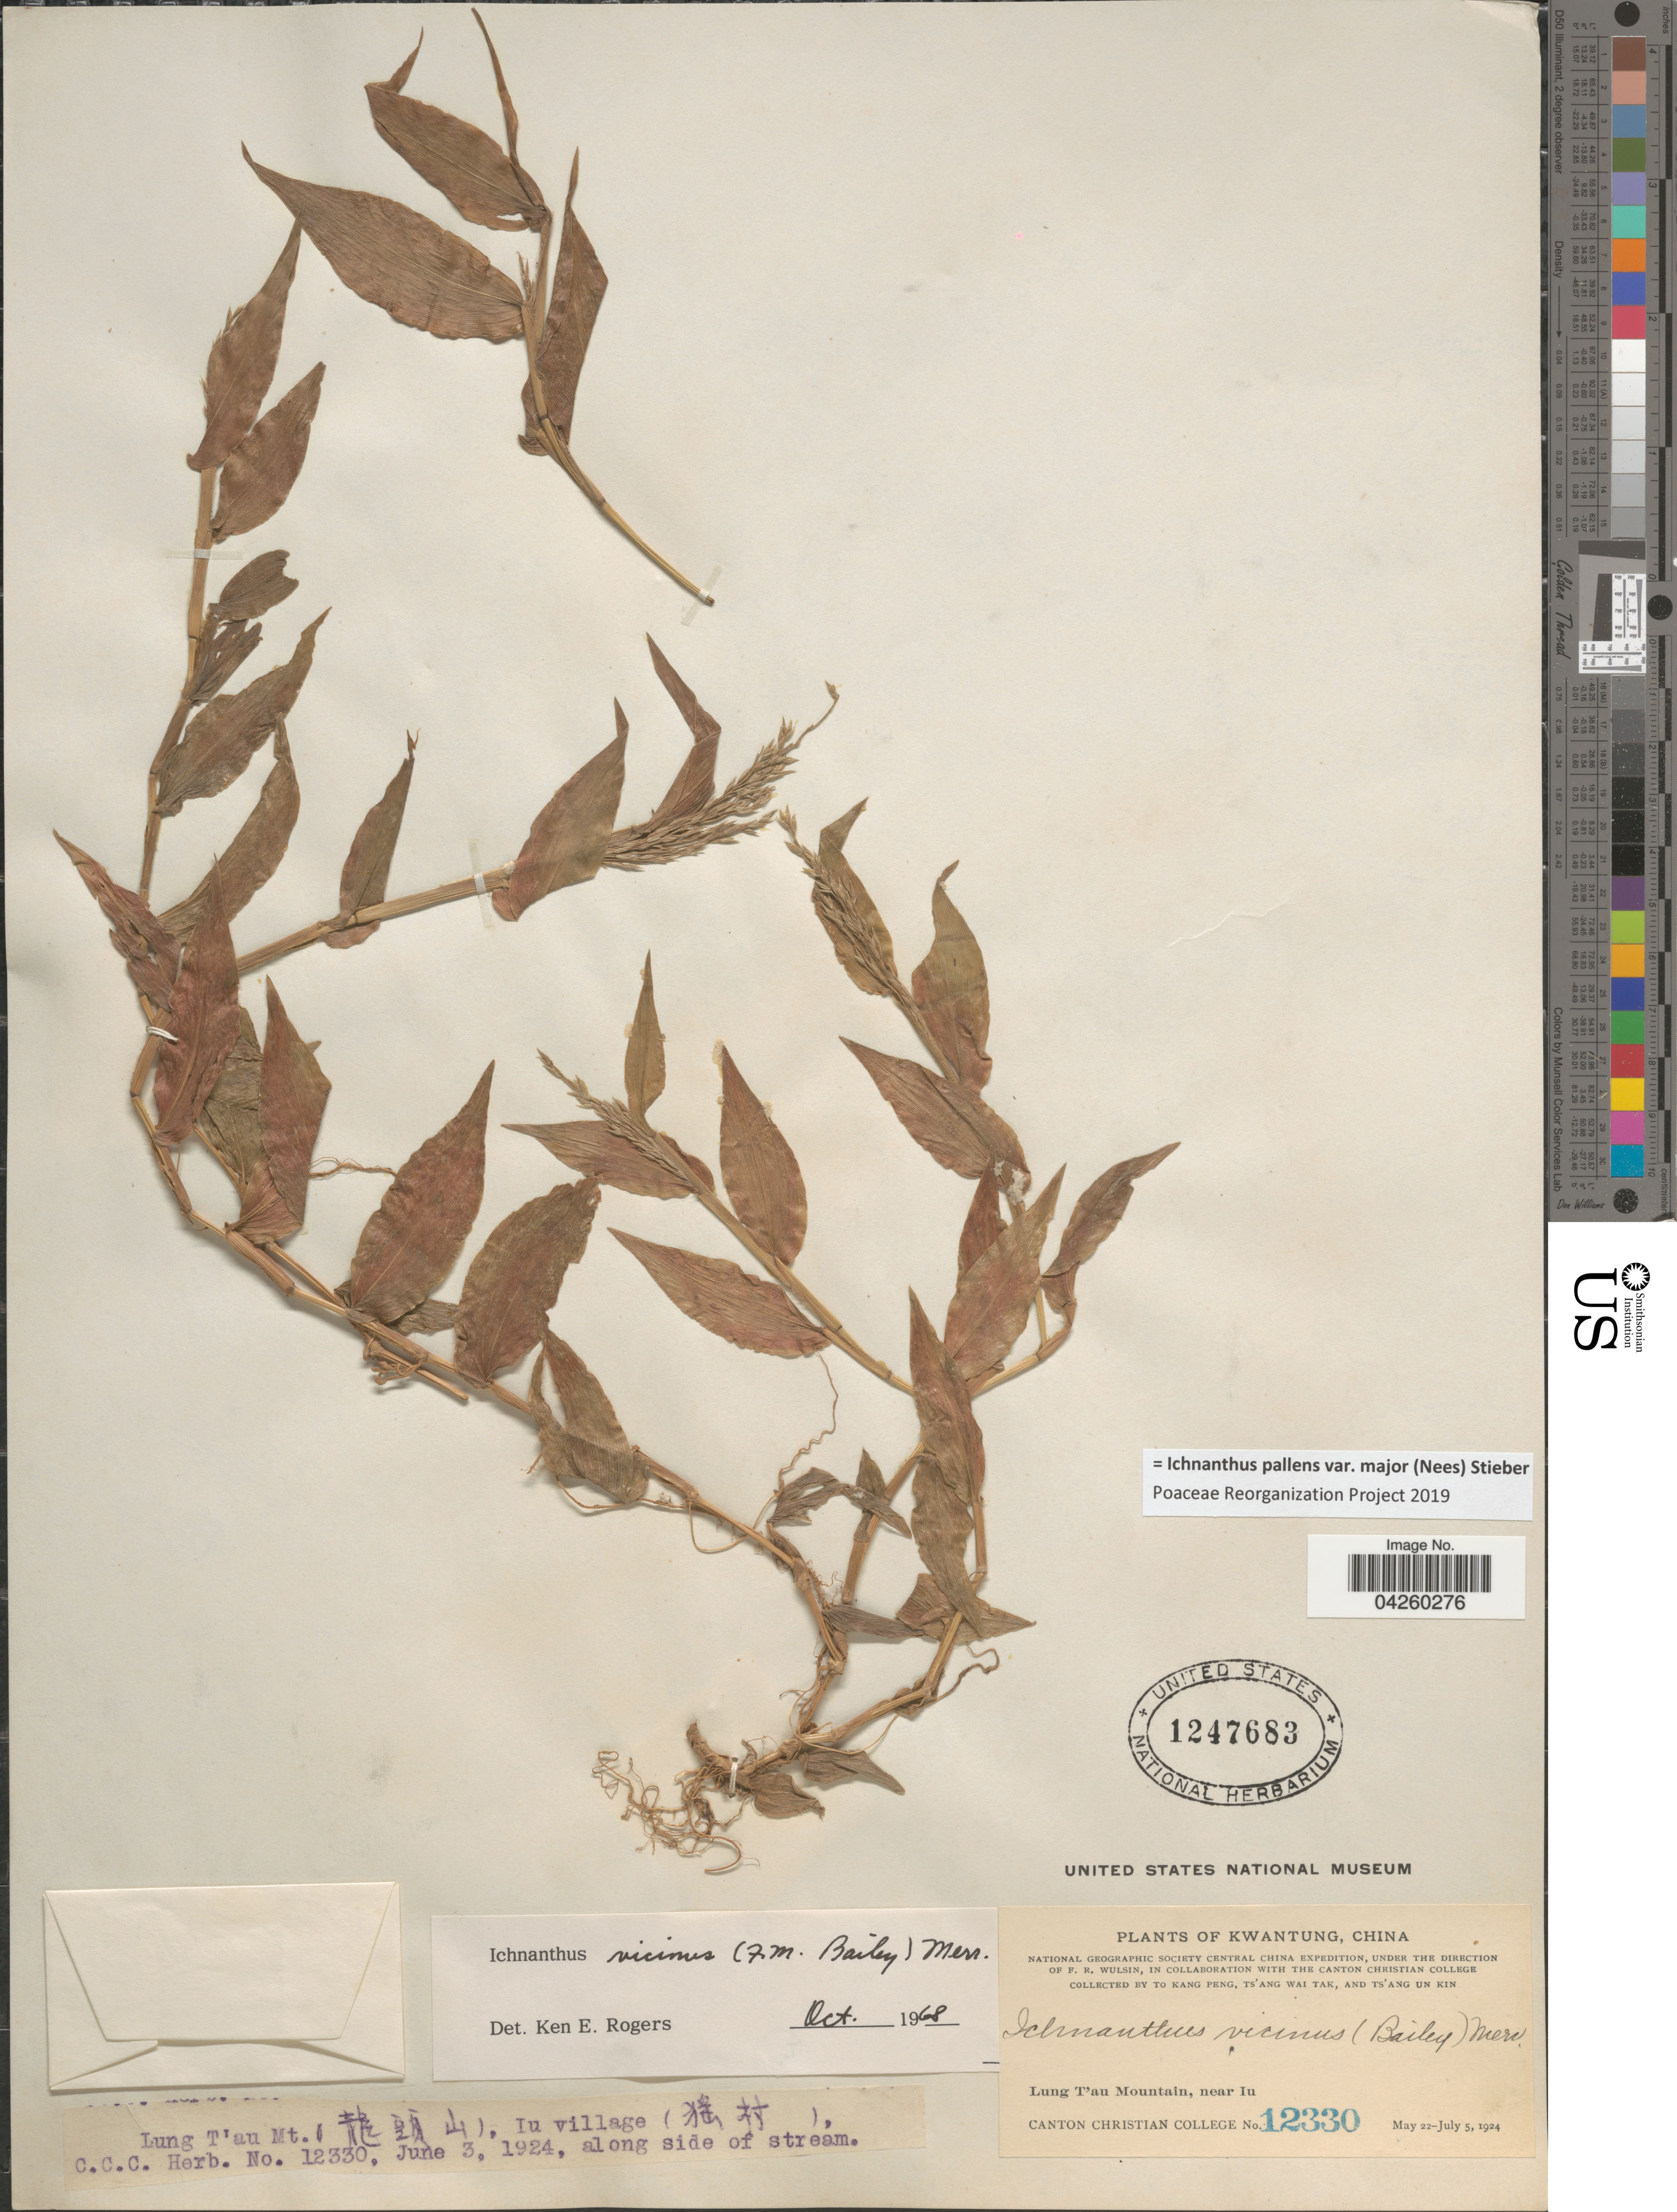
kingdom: Plantae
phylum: Tracheophyta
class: Liliopsida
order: Poales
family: Poaceae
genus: Ichnanthus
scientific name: Ichnanthus pallens var. major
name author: (Nees) Stieber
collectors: To Kang P'eng, W. T. Tsang & U. K. Tsang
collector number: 12330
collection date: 1924-06-03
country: China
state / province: Guangdong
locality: Kwantung. Lung T'su Mountain (X), near Iu village (X). National Geographic Society Central China Expedition.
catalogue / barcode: US 1247683